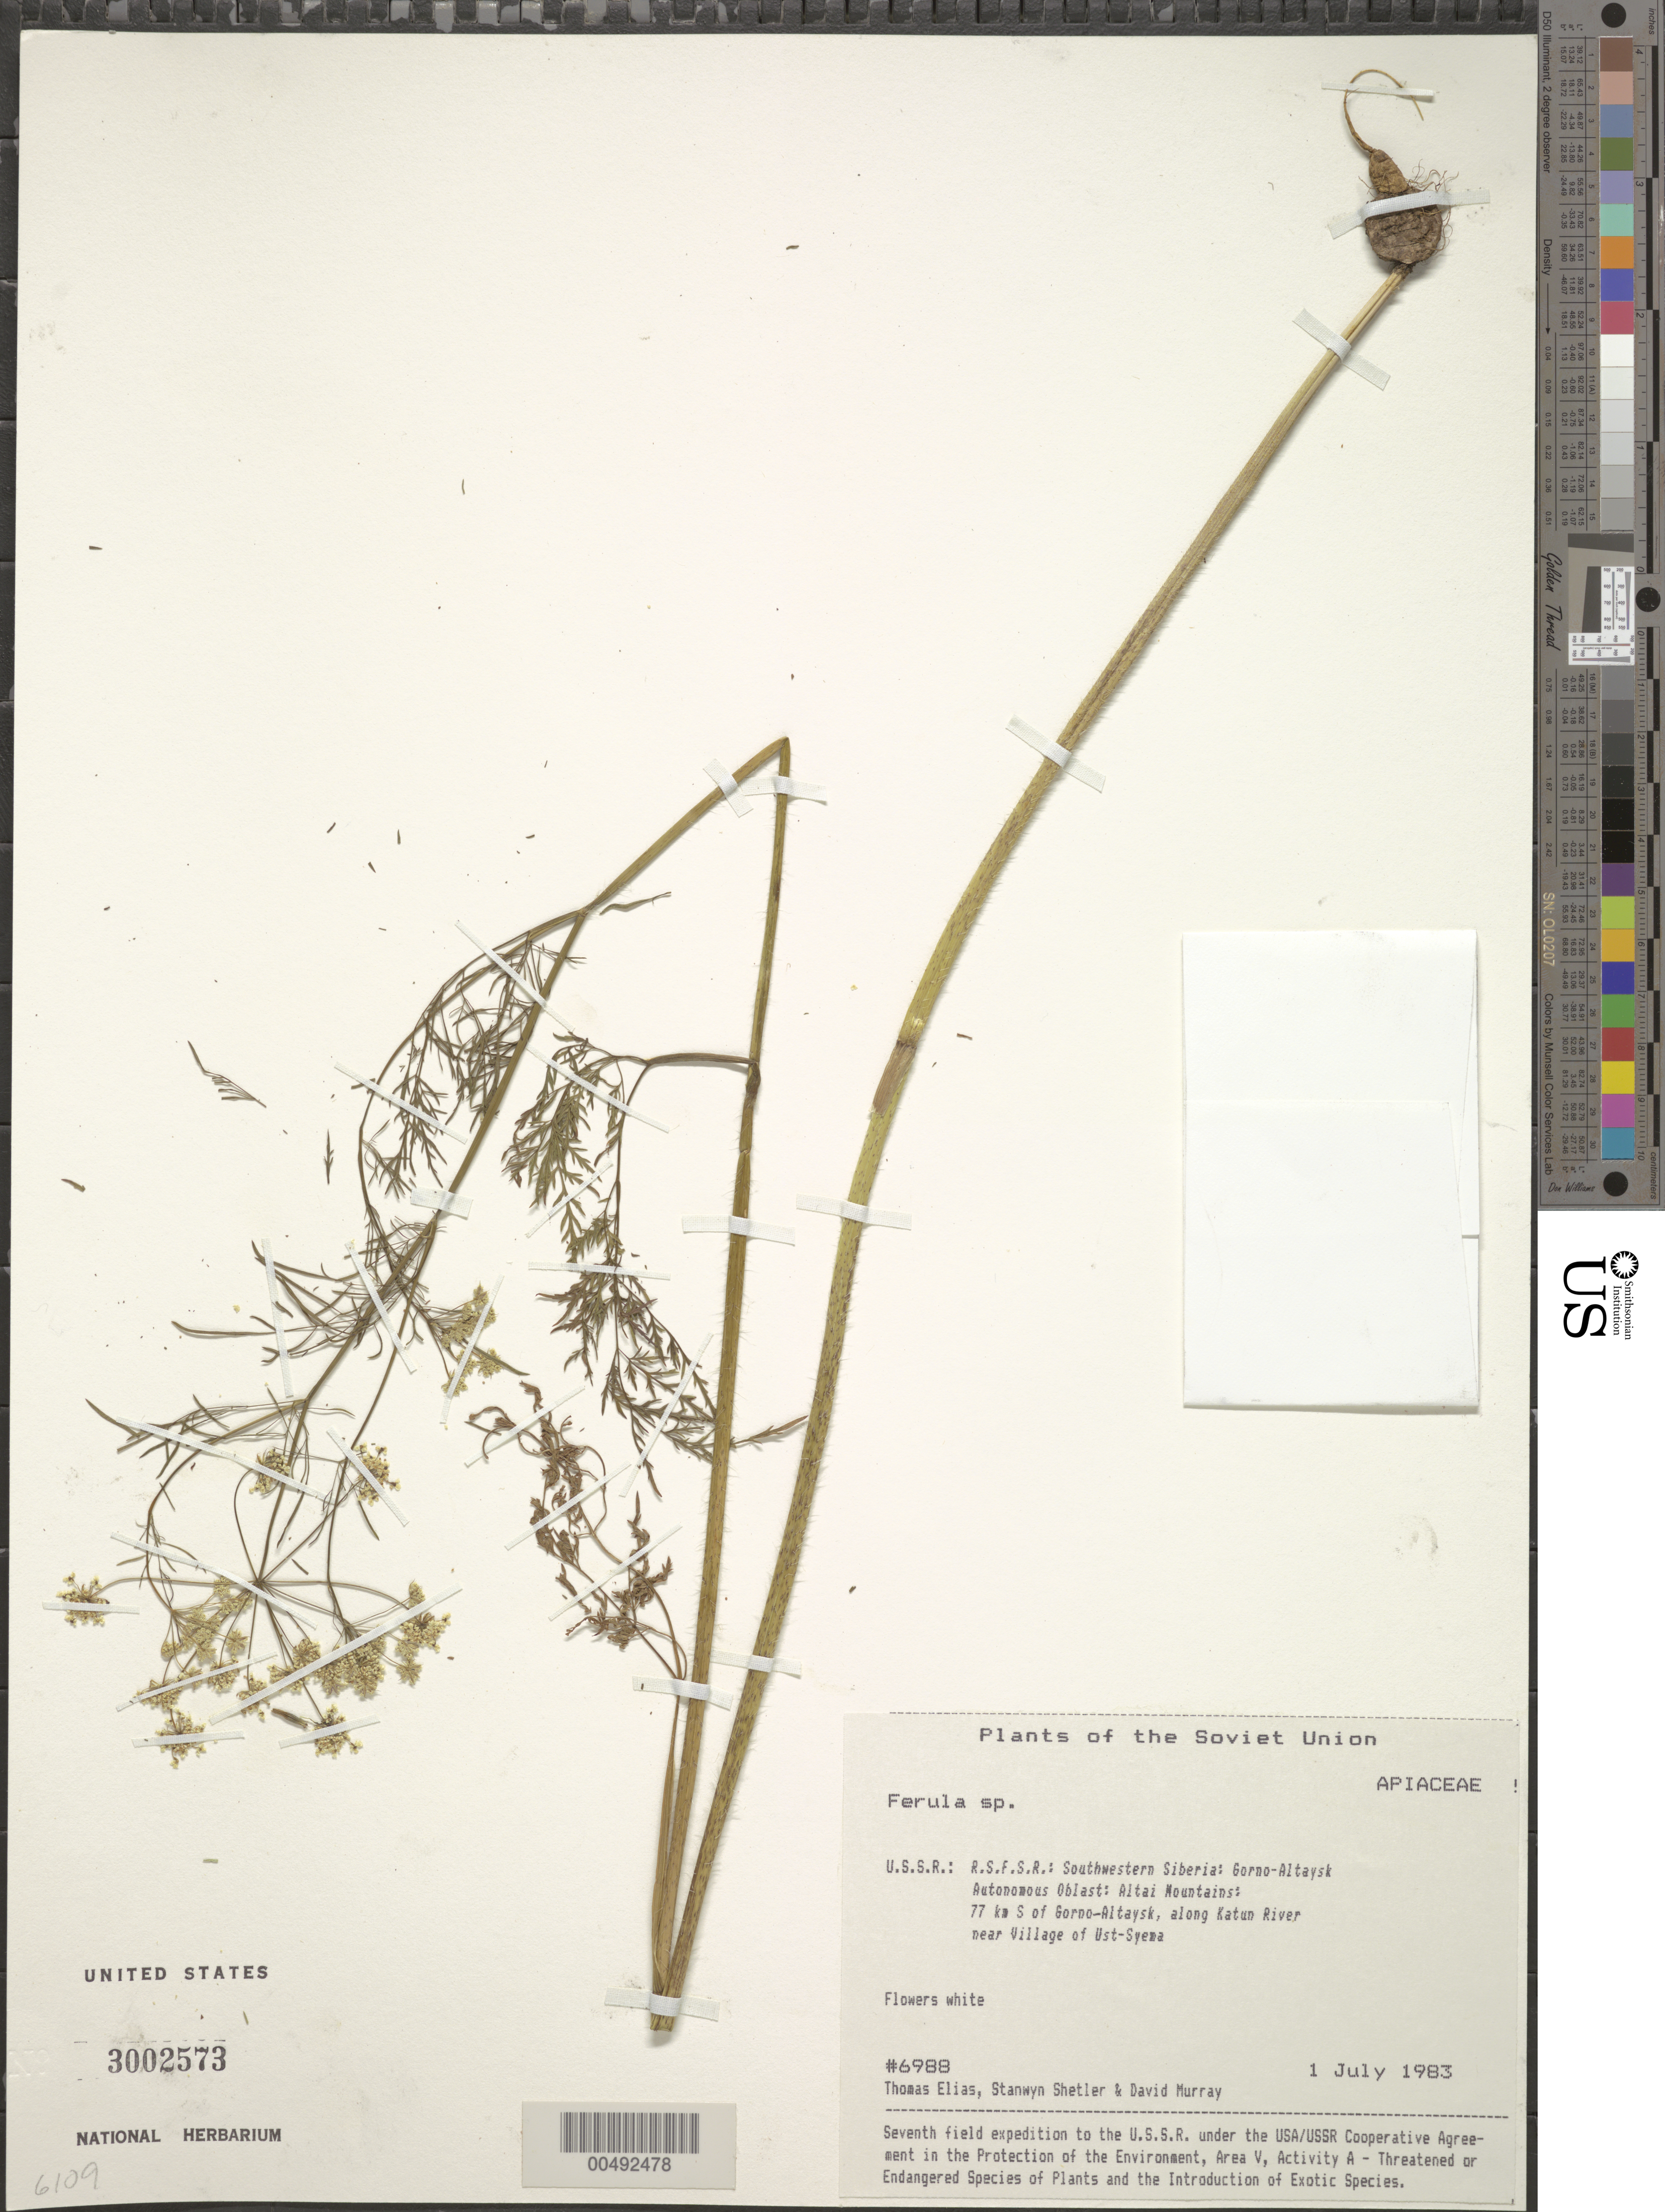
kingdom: Plantae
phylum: Tracheophyta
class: Magnoliopsida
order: Apiales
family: Apiaceae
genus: Ferula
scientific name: Ferula sp.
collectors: T. Elias, S. Shetler & D. F. Murray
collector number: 6988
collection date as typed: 01 Jul 1983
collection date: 1983-07-01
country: Russian Federation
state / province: Altai Republic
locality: Altai Mountains, 77 km S of Gorno-Altaysk, along Katun River, near village of Ust-Syema [Sema]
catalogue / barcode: US 3002573